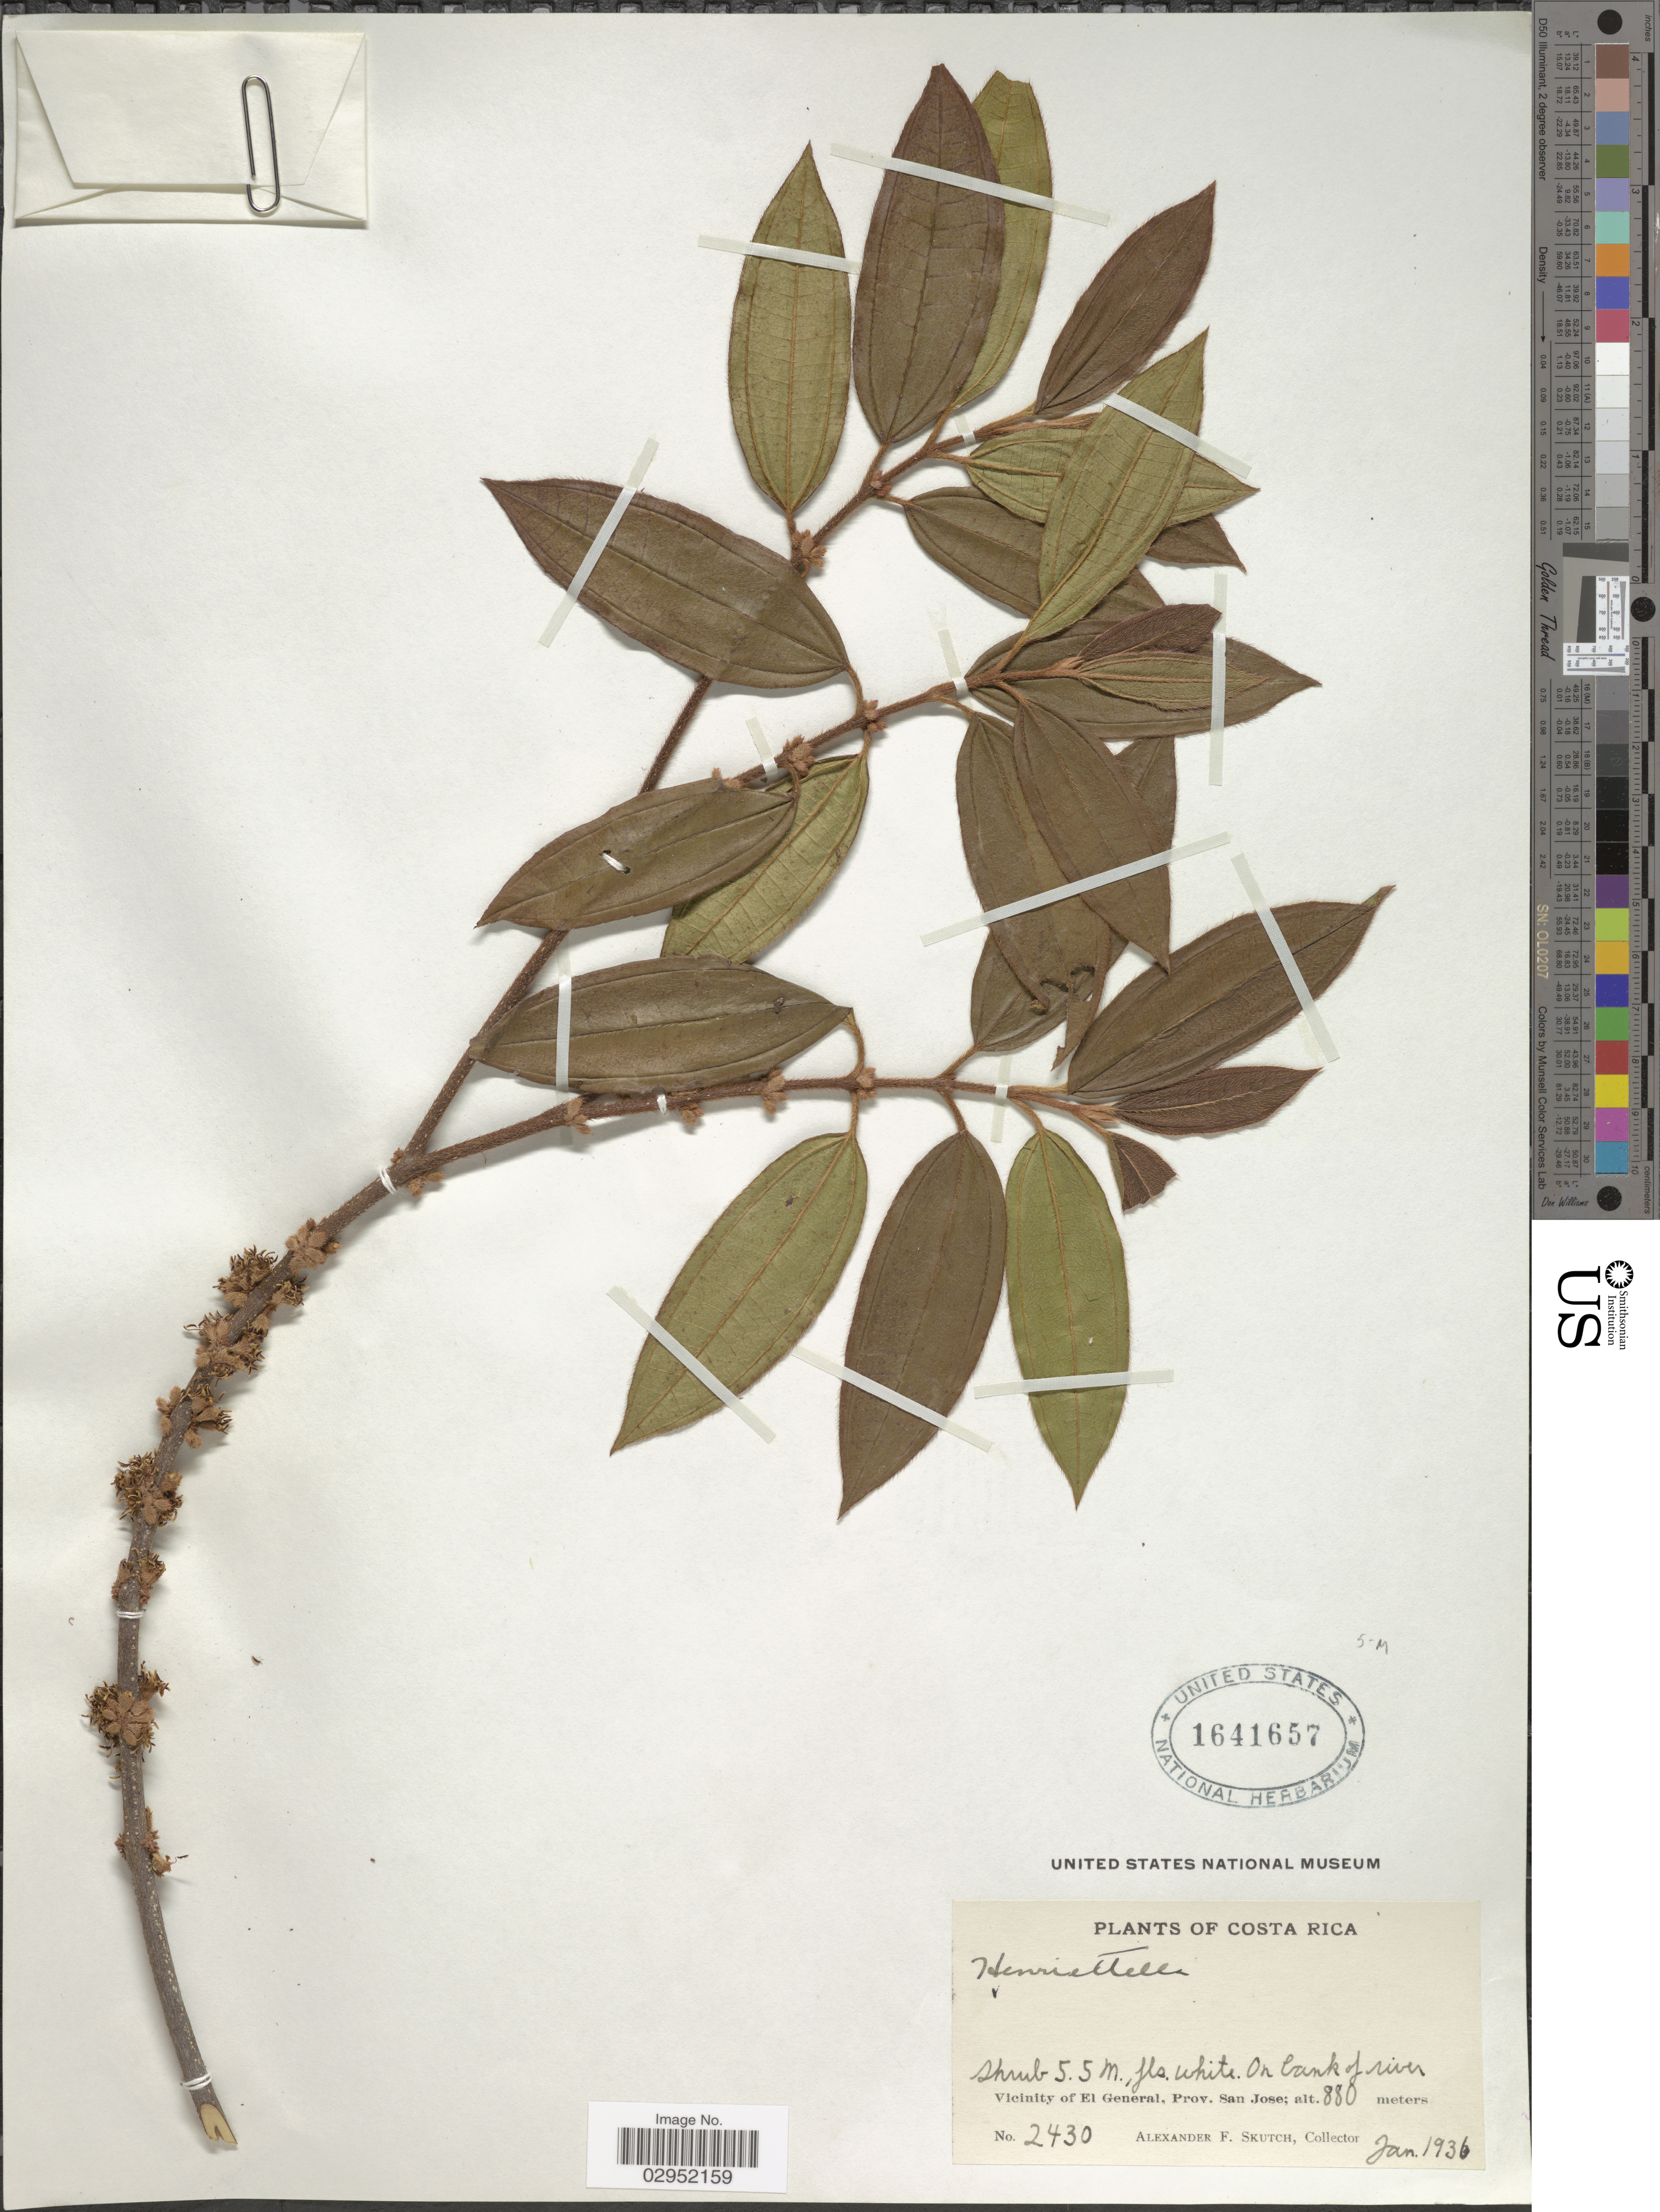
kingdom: Plantae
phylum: Tracheophyta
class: Magnoliopsida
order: Myrtales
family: Melastomataceae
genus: Henriettea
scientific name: Henriettea seemannii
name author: (Naudin) L.O. Williams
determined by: Strong, Mark T., (BOT), Smithsonian Institution - National Museum of Natural History (UNITED STATES)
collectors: A. F. Skutch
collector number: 2430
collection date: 1936-01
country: Costa Rica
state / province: San José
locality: Vicinity of El General.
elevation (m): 880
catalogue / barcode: US 1641657